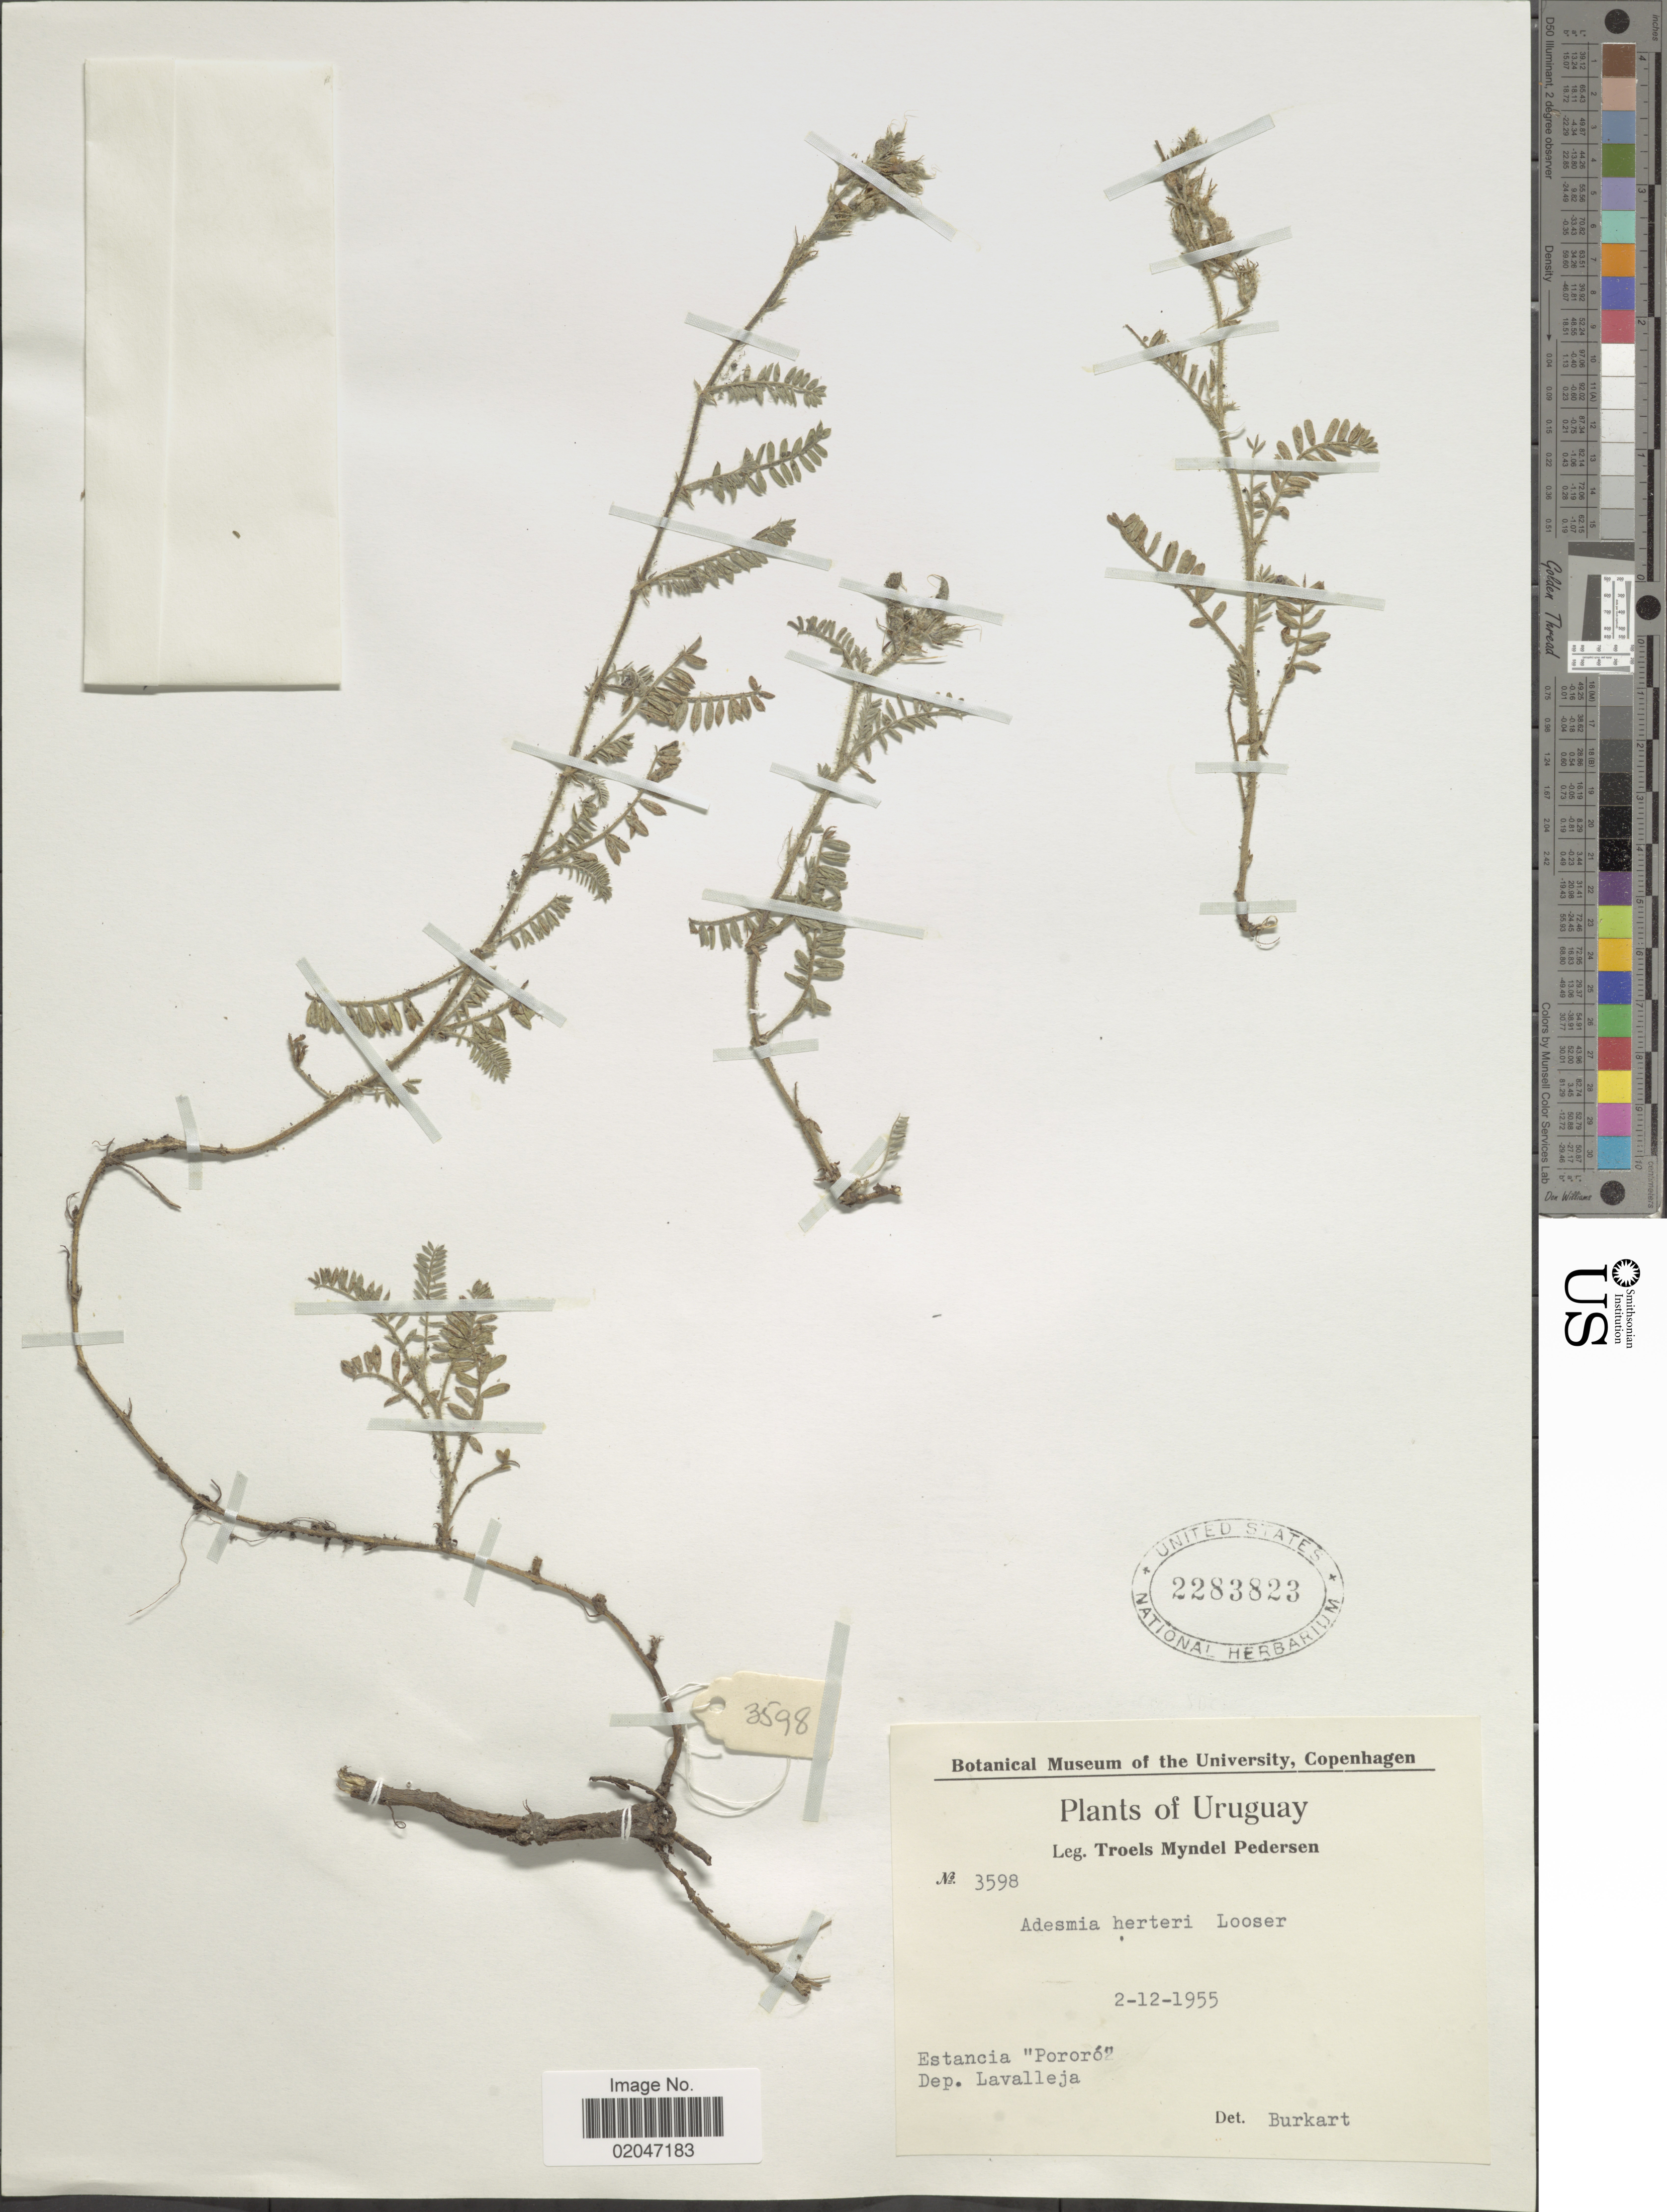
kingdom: Plantae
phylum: Tracheophyta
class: Magnoliopsida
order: Fabales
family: Fabaceae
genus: Adesmia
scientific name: Adesmia punctata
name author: (Poir.) DC.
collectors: T. Pederson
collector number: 3598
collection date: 1955-12-02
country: Uruguay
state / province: Lavalleja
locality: Estancia 'Pororó, Dep Lavalleja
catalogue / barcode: US 2283823